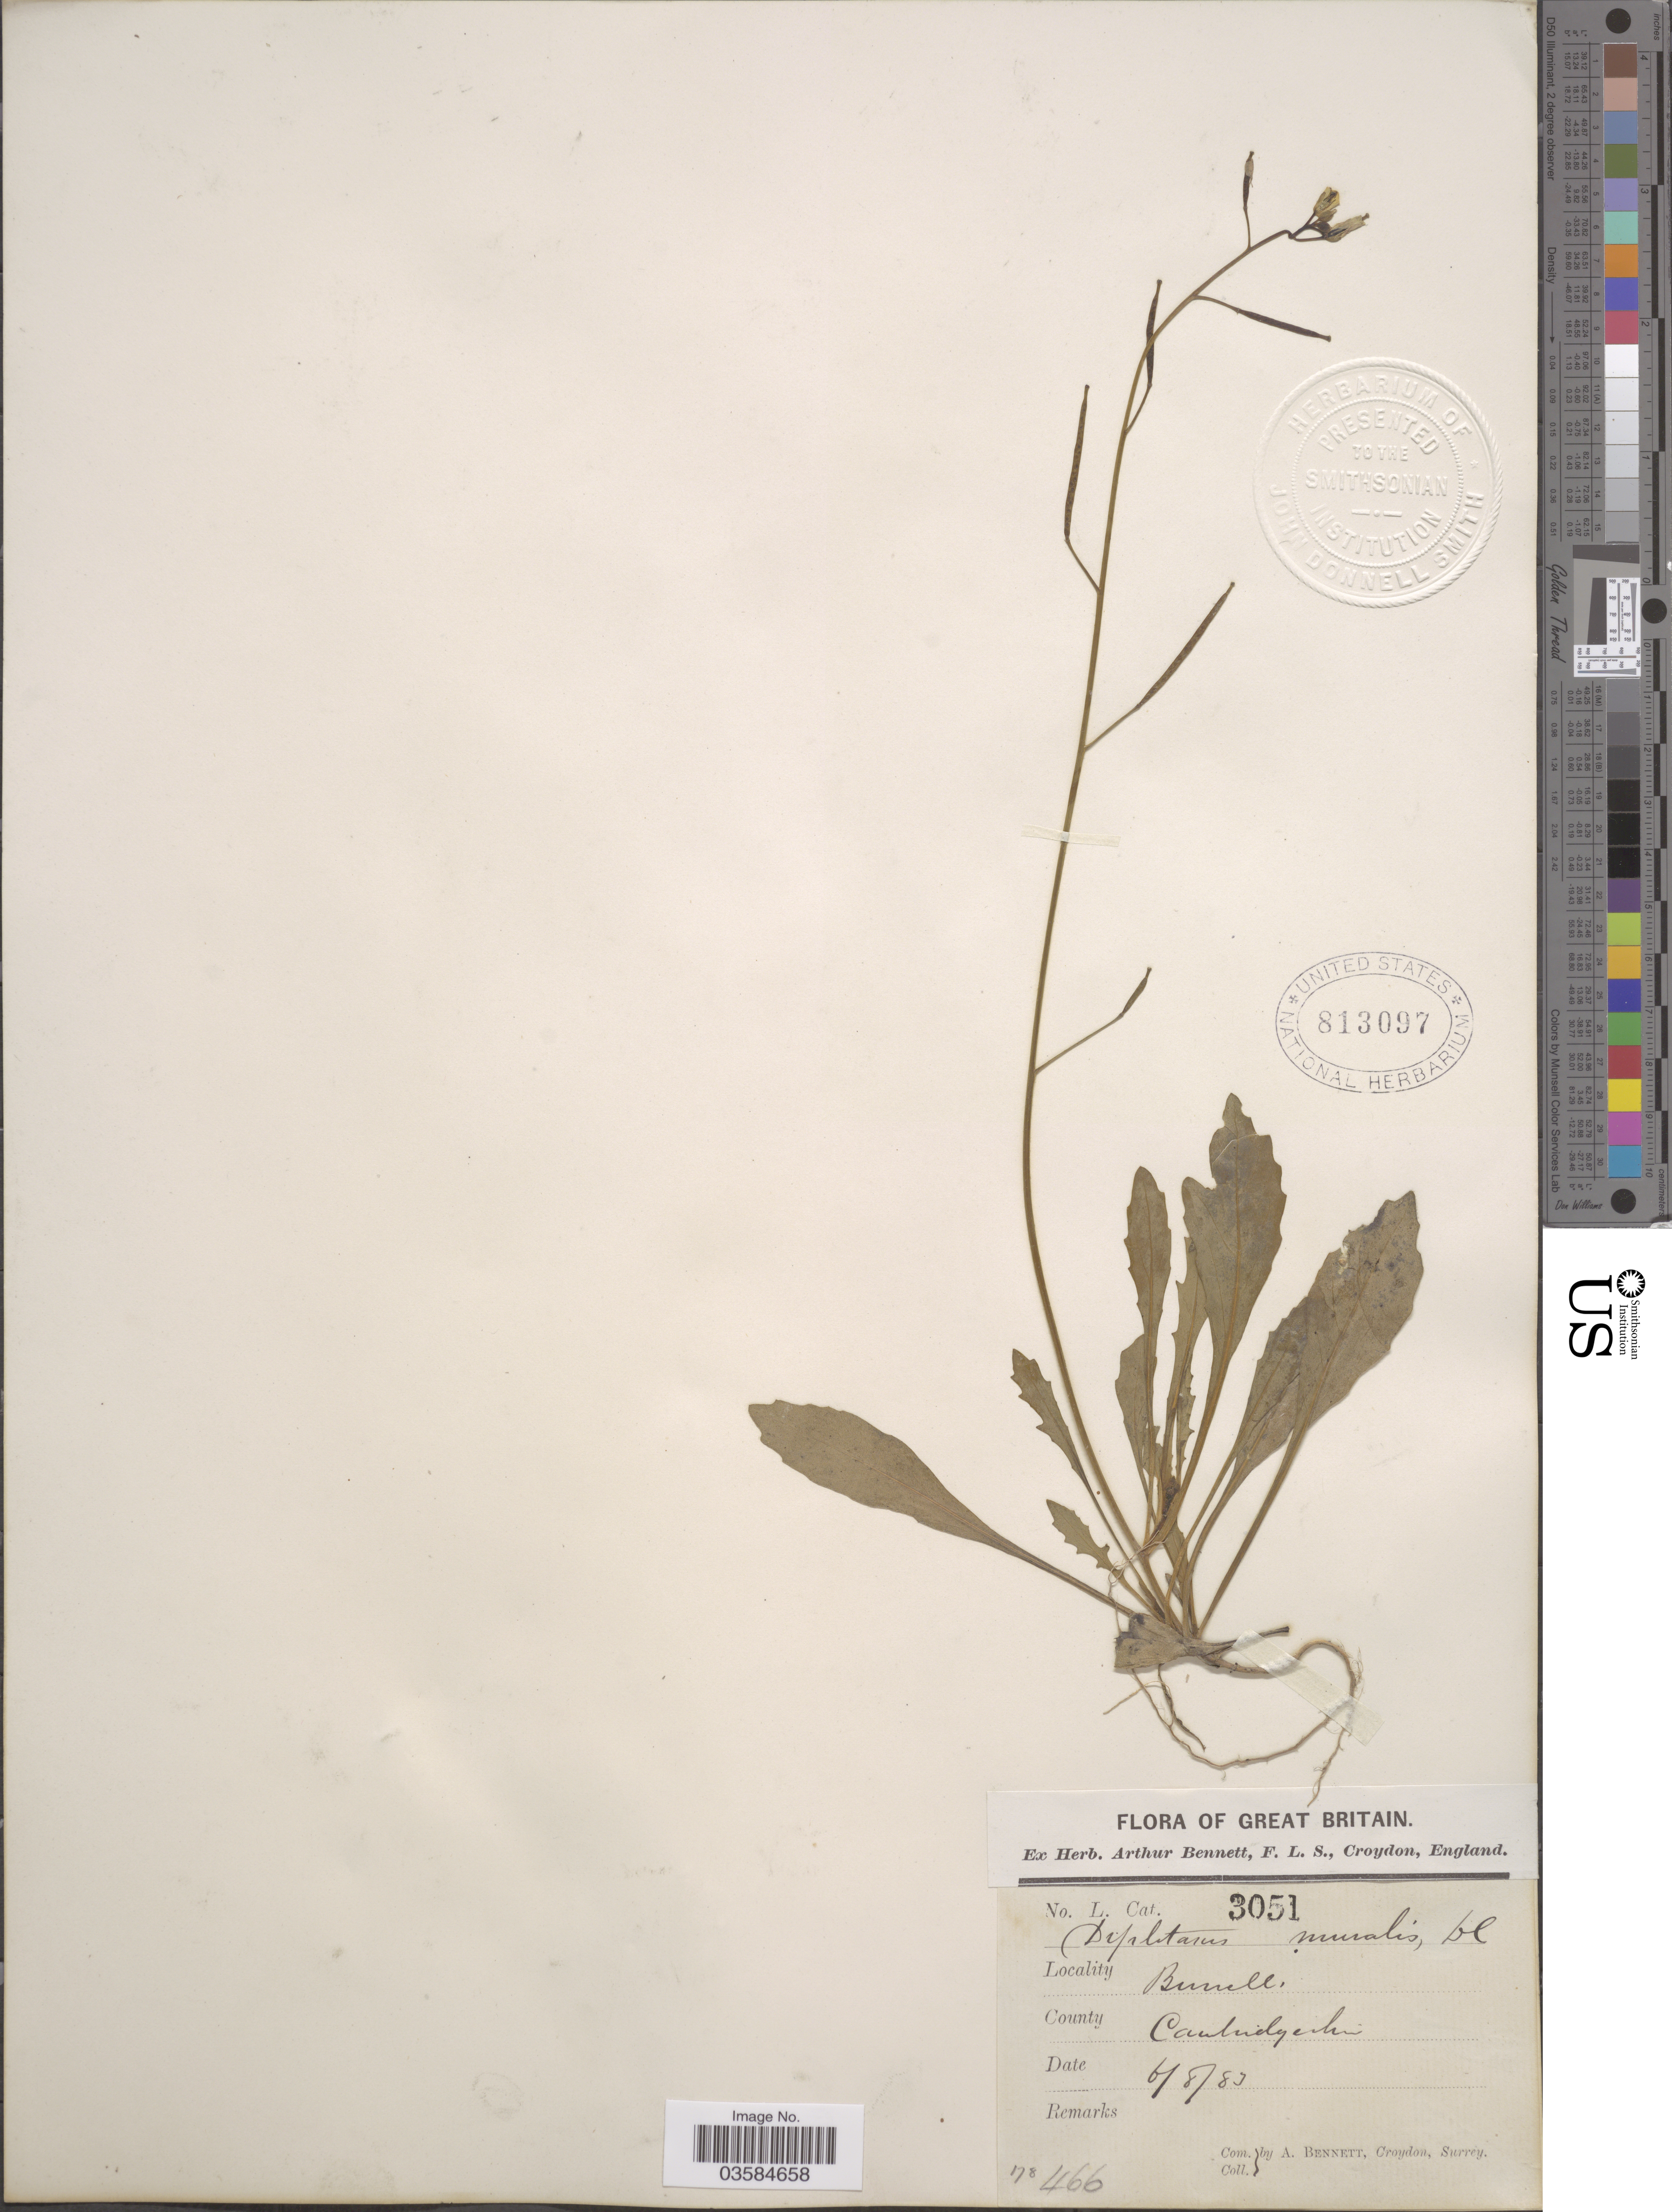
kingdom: Plantae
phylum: Tracheophyta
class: Magnoliopsida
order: Brassicales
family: Brassicaceae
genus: Diplotaxis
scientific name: Diplotaxis muralis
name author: (L.) DC.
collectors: A. Bennett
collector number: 178/466?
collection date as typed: Transcribed d/m/y: 6/8/53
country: United Kingdom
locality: Great Britain. Bunell. County Cambridgeshire.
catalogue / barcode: US 813097